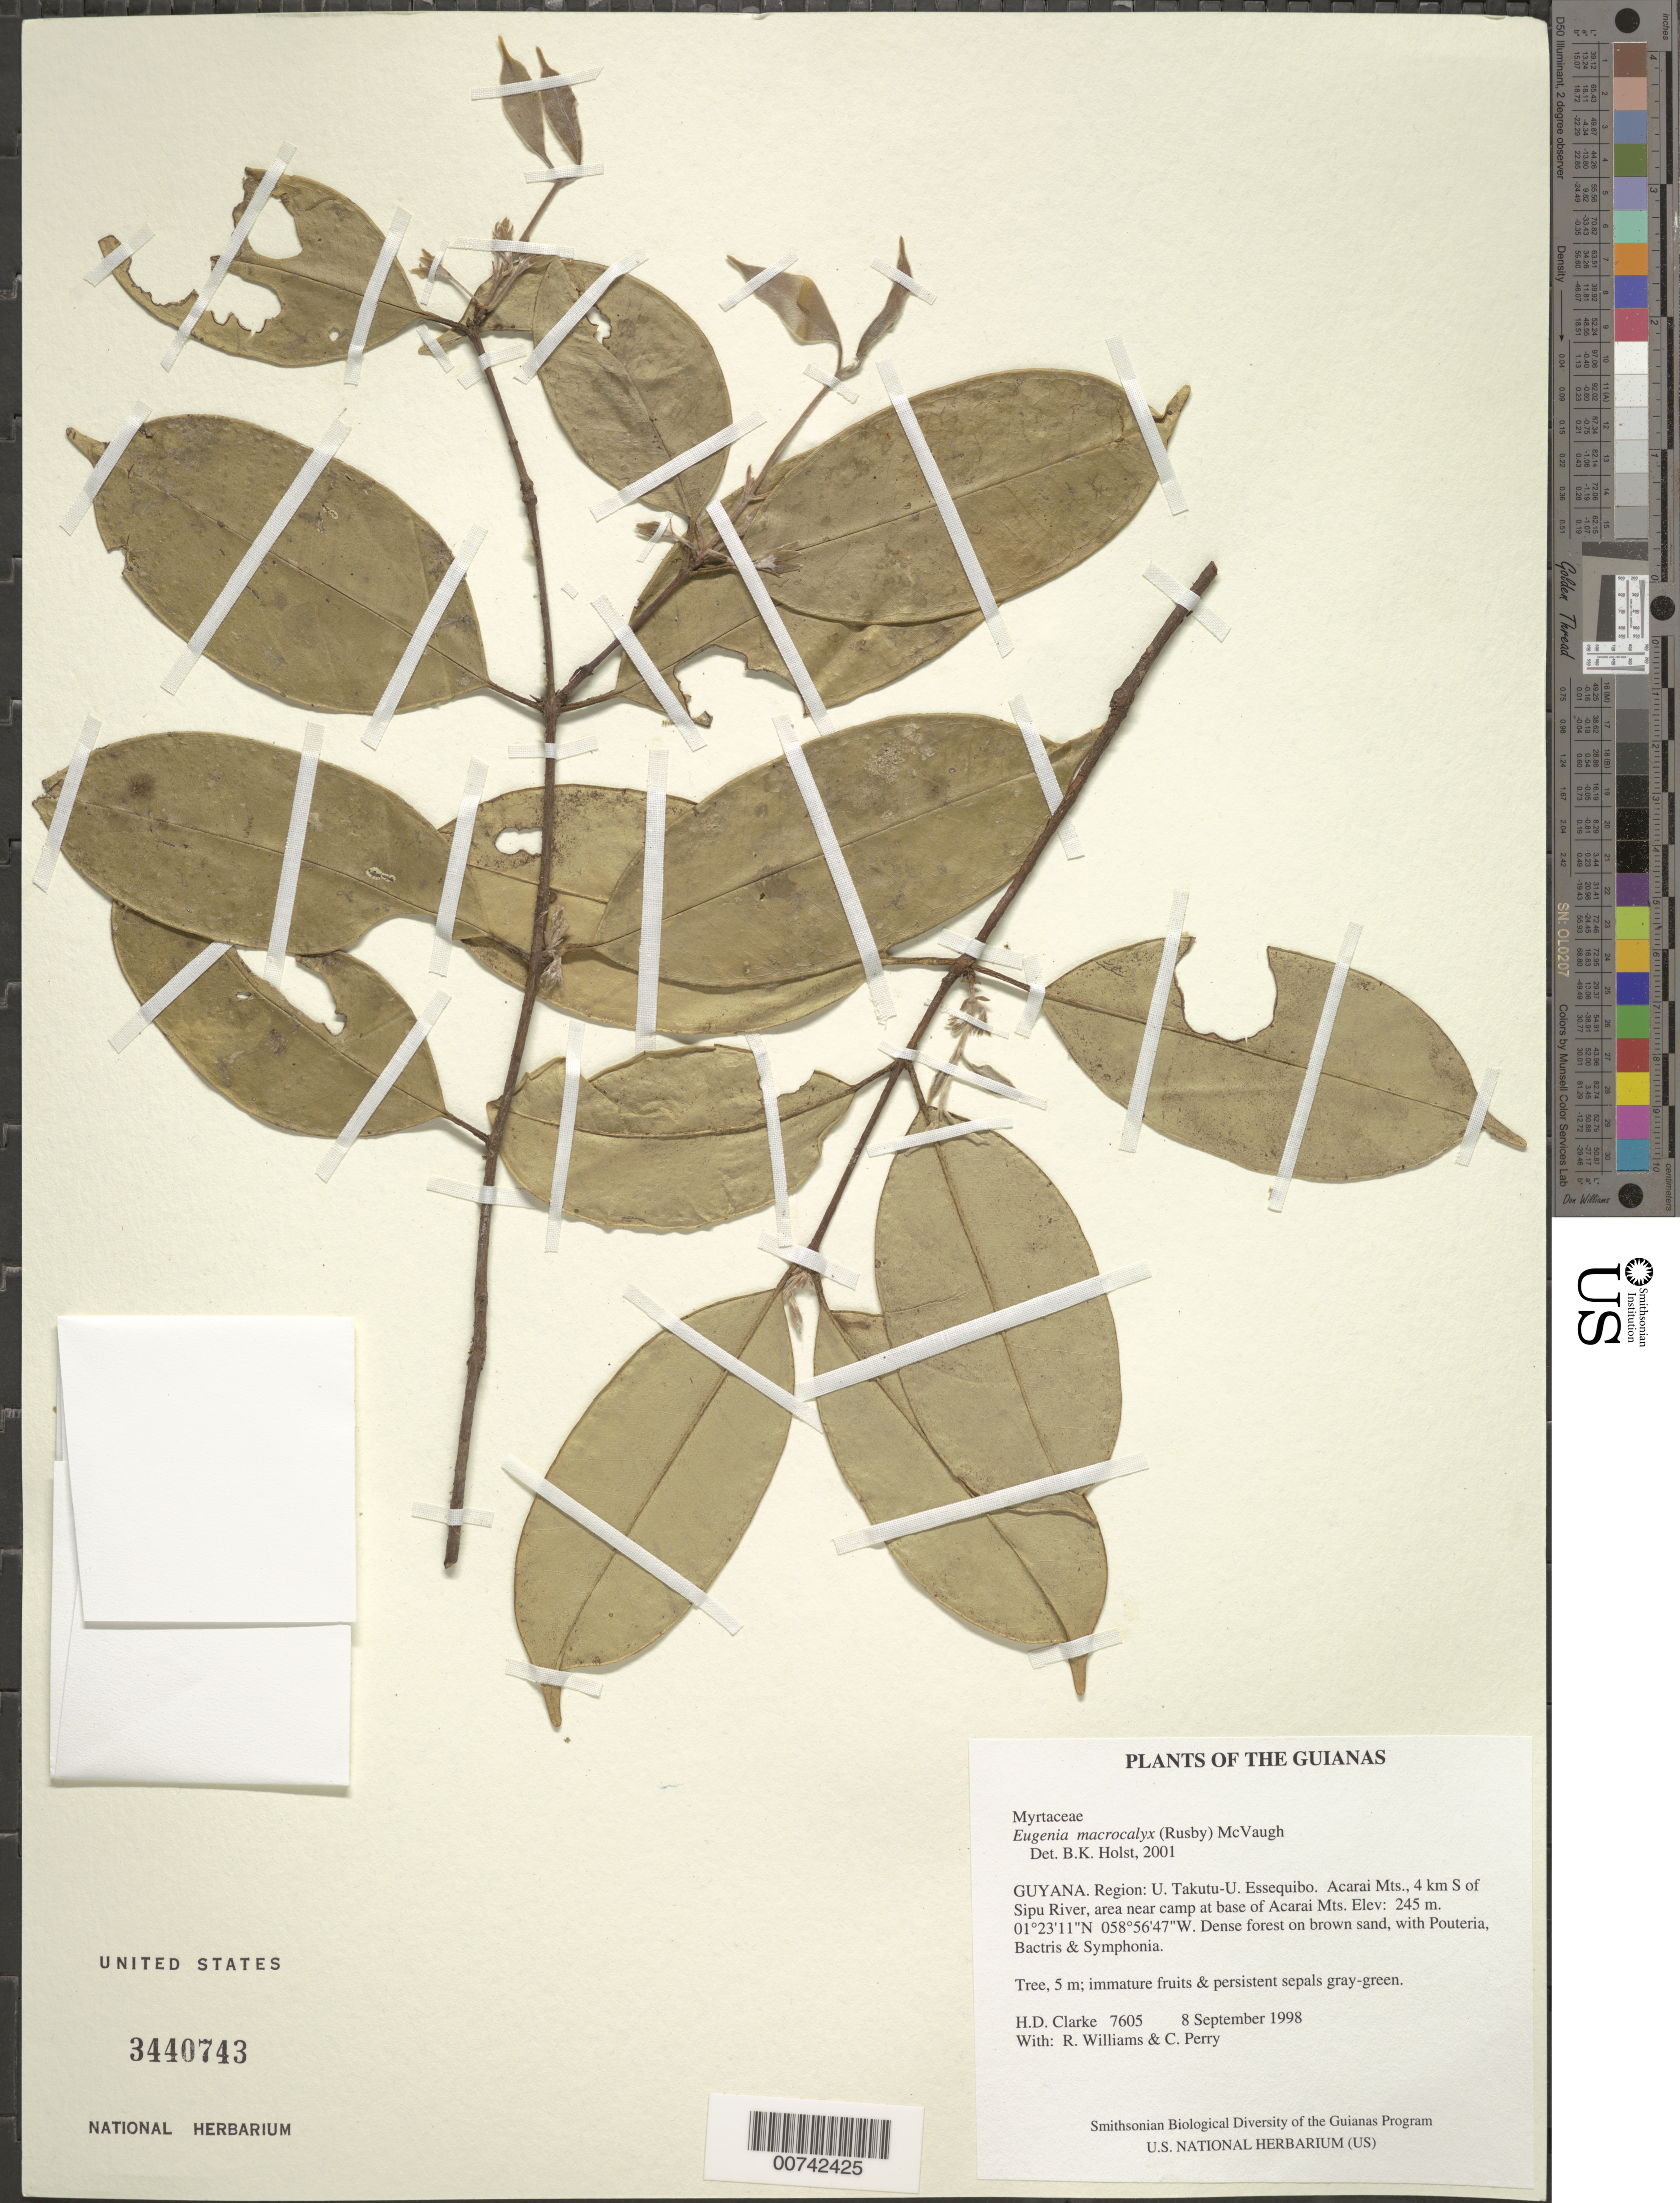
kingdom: Plantae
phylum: Tracheophyta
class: Magnoliopsida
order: Myrtales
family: Myrtaceae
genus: Eugenia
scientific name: Eugenia wentii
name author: Amshoff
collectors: H. D. Clarke, R. Williams & C. Perry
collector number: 7605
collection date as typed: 8 September 1998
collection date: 1998-09-08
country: Guyana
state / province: U. Takutu-U. Essequibo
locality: Acarai Mts., 4 km S of Sipu River, area near camp at base of Acarai Mts.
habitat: Dense forest on brown sand, with Pouteria, Bactris & Symphonia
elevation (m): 245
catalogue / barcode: US 3440743